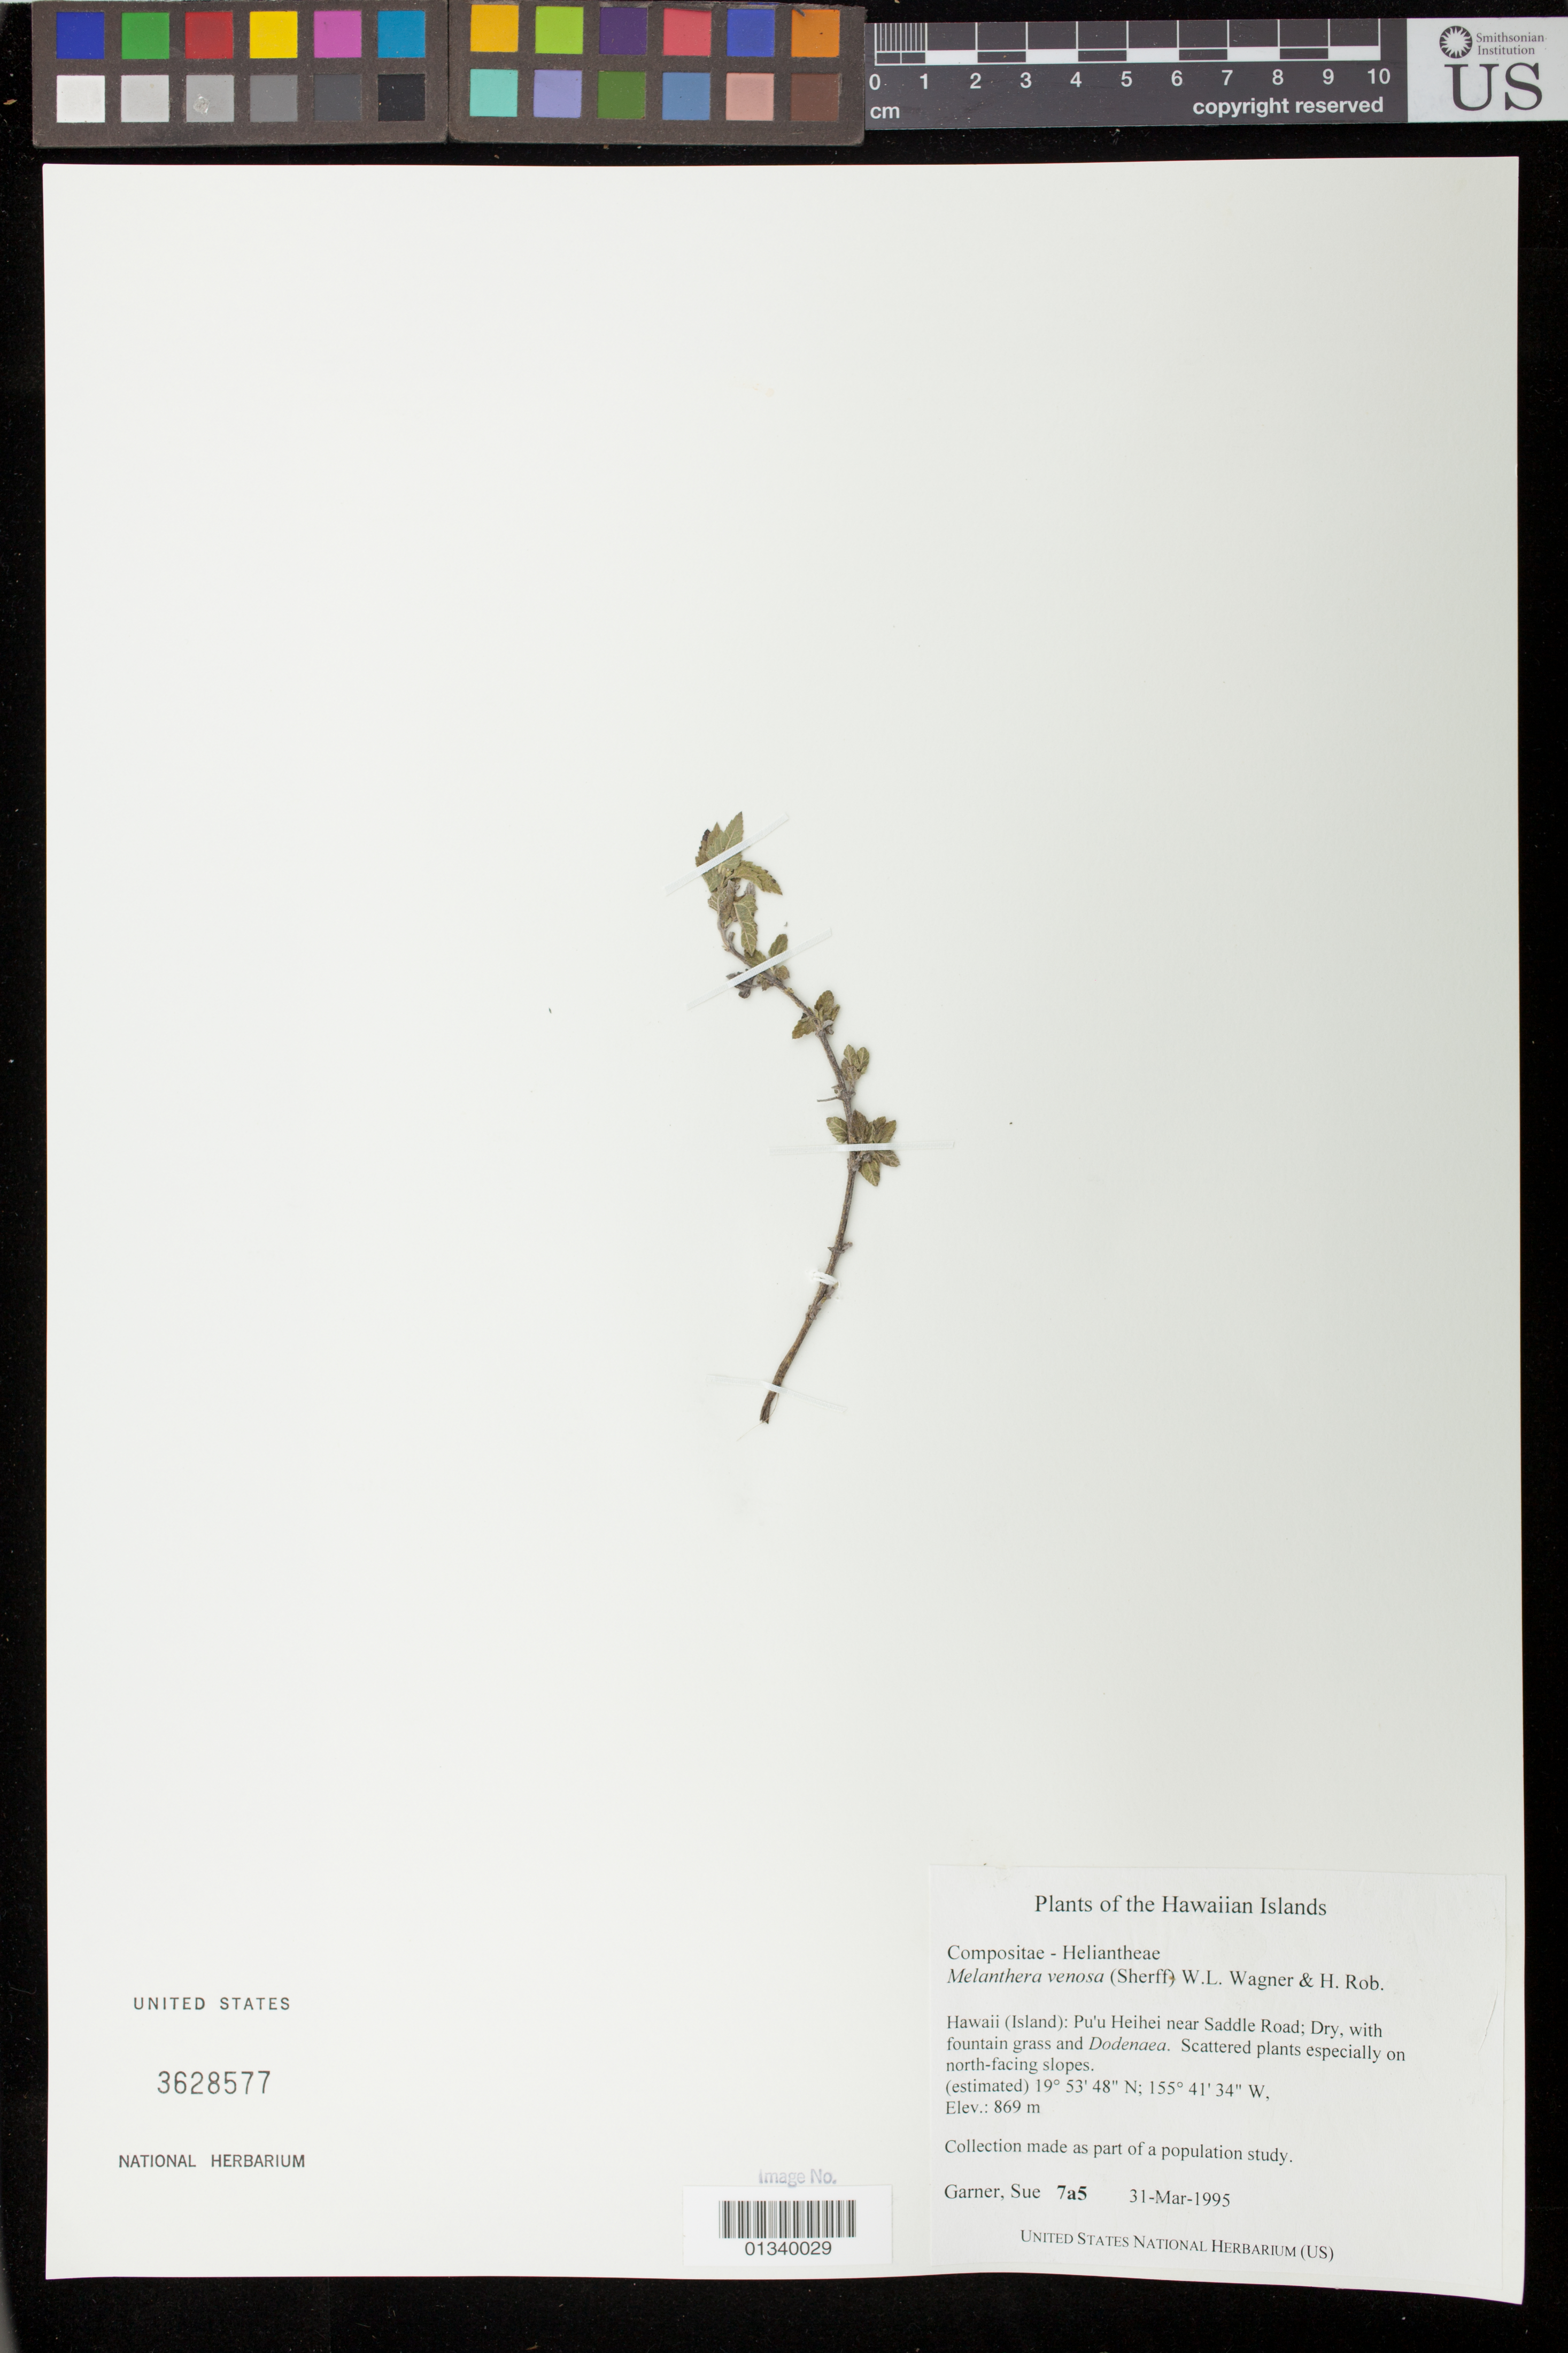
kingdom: Plantae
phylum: Tracheophyta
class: Magnoliopsida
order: Asterales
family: Asteraceae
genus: Wollastonia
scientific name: Wollastonia venosa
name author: (Sherff) Orchard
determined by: Wagner, W. L., (BOT), Smithsonian Institution - National Museum of Natural History (UNITED STATES)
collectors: S. Garner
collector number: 7a5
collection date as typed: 31 March 1995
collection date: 1995-03-31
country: United States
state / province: Hawaii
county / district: Hawaii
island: Hawaii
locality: Pu'u Heihei near Saddle Road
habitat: Dry with fountain grass and Dodenaea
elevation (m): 869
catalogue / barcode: US 3628577